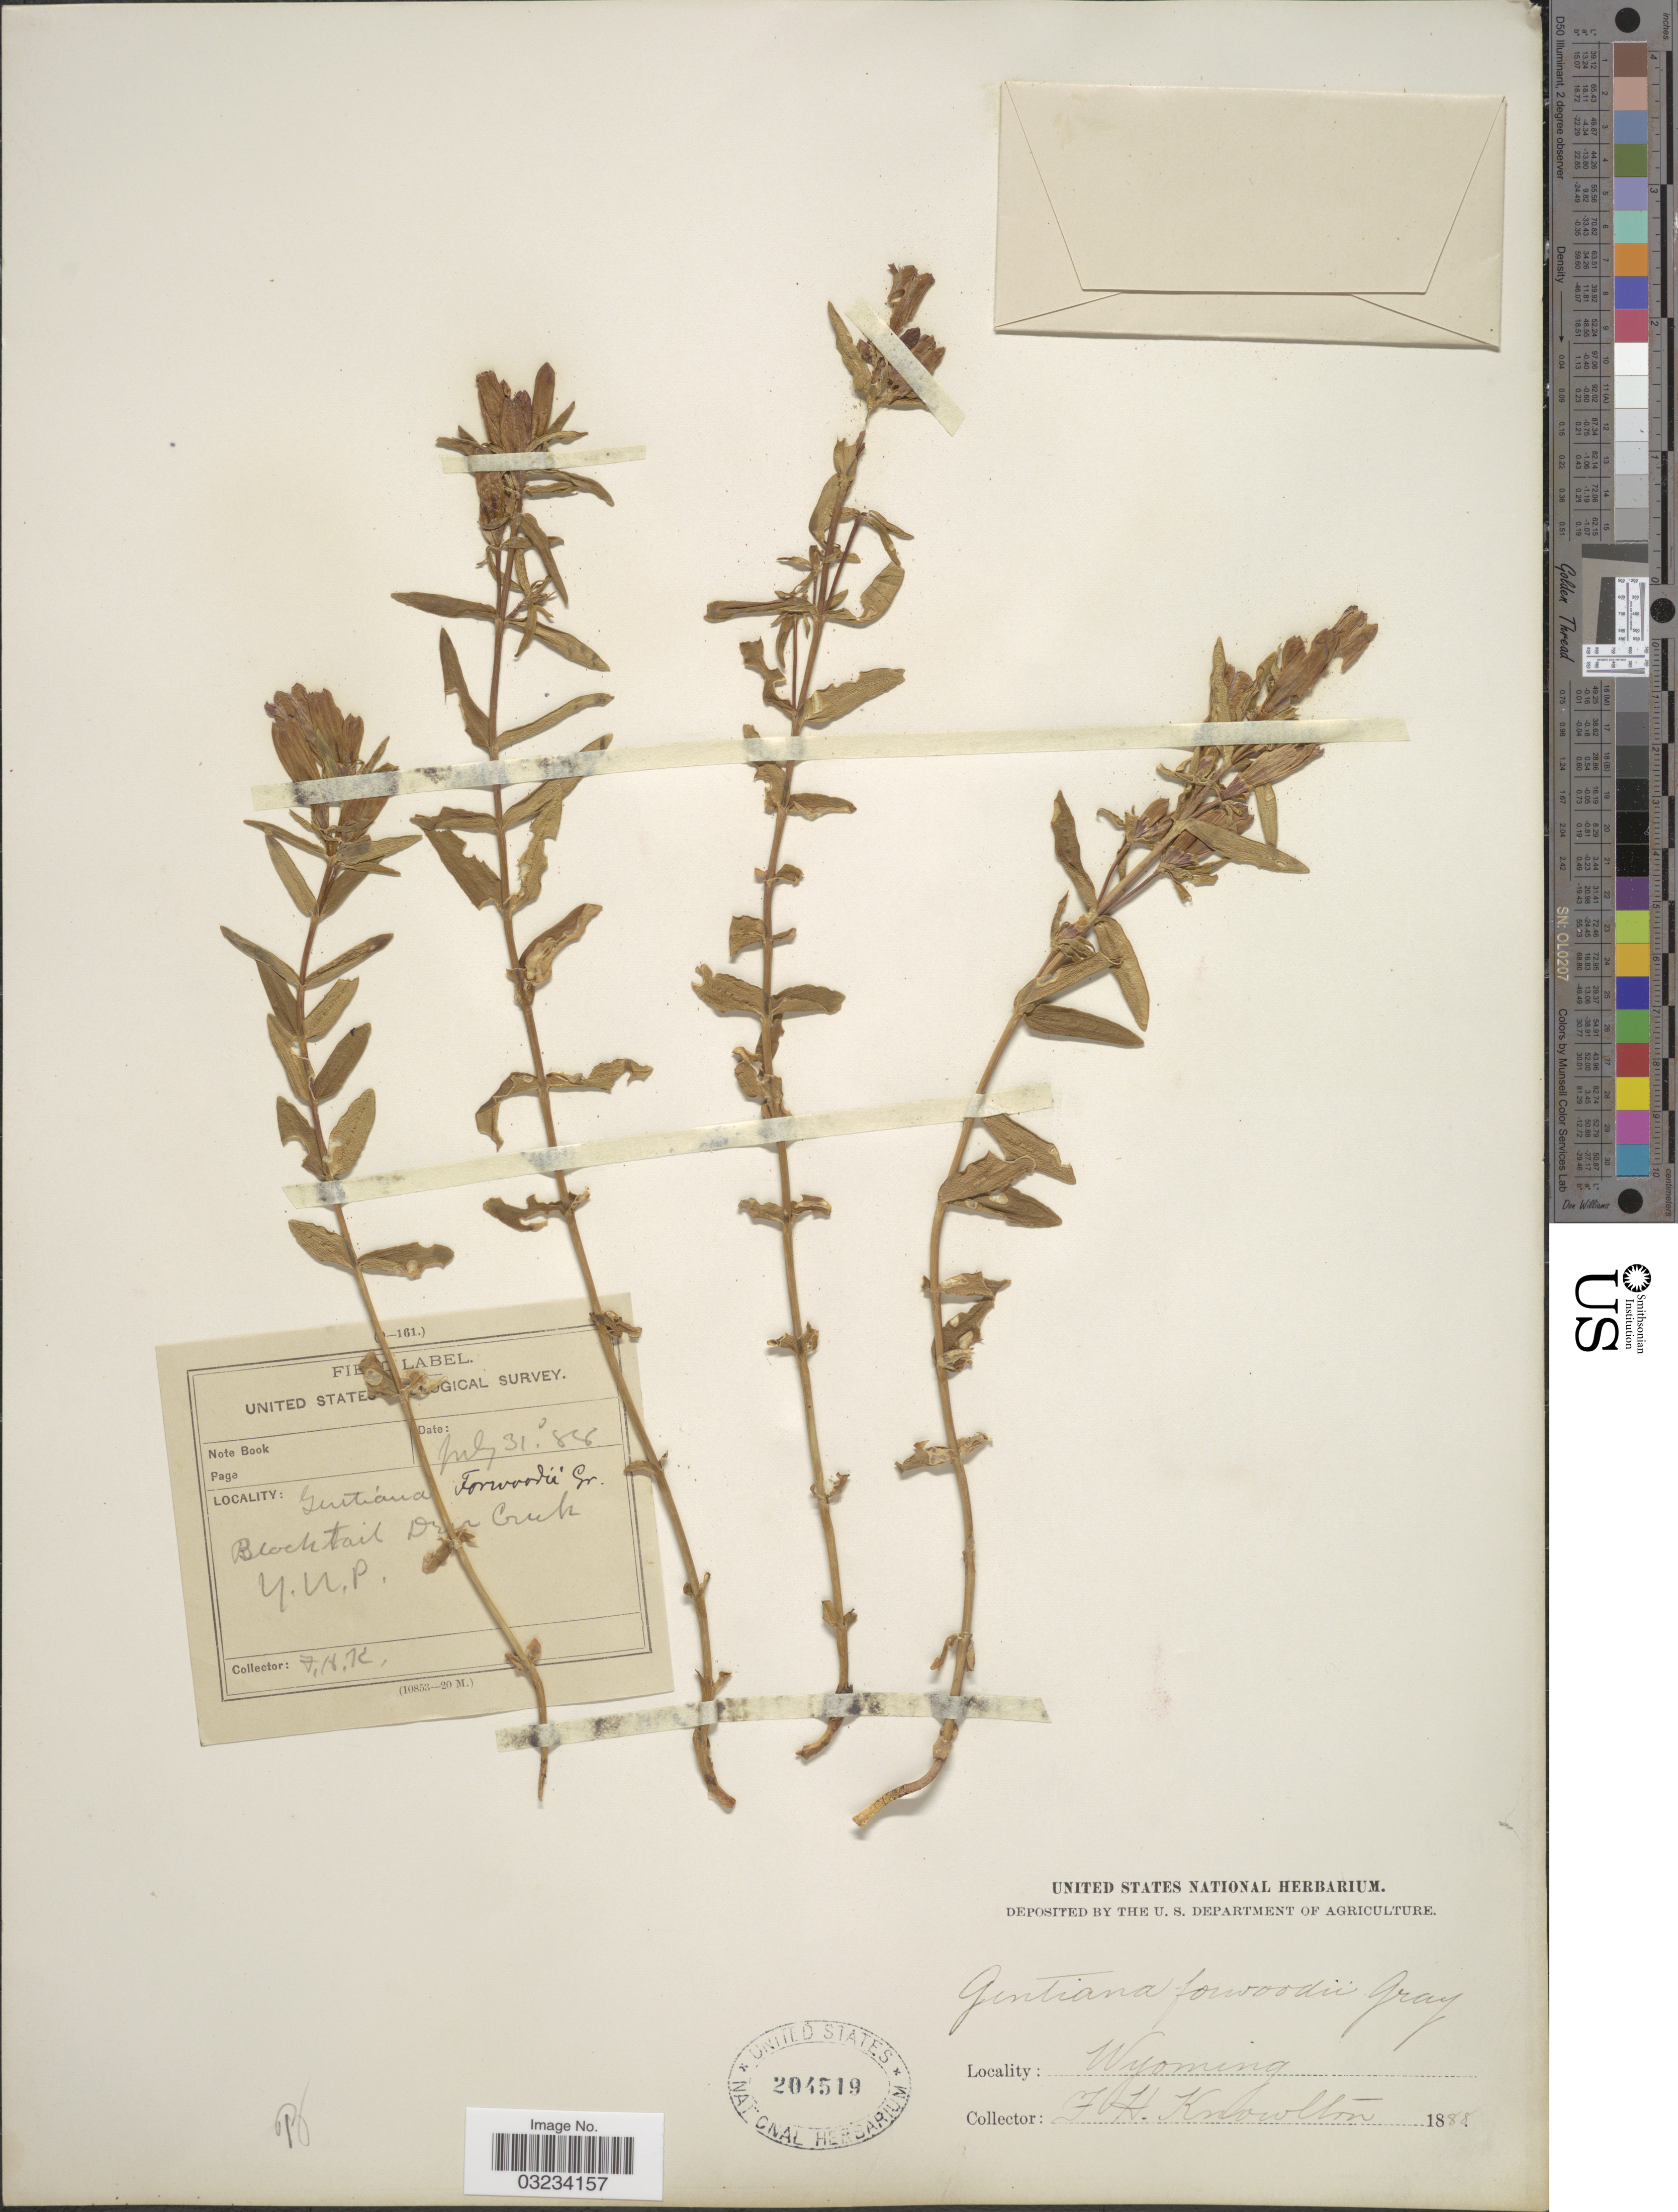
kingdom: Plantae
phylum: Tracheophyta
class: Magnoliopsida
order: Gentianales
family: Gentianaceae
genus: Gentiana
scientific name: Gentiana forwoodii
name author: A. Gray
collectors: F. H. Knowlton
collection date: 1888-07-31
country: United States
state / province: Wyoming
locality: Blacktail Deer Creek. Y.N.P.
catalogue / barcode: US 204519